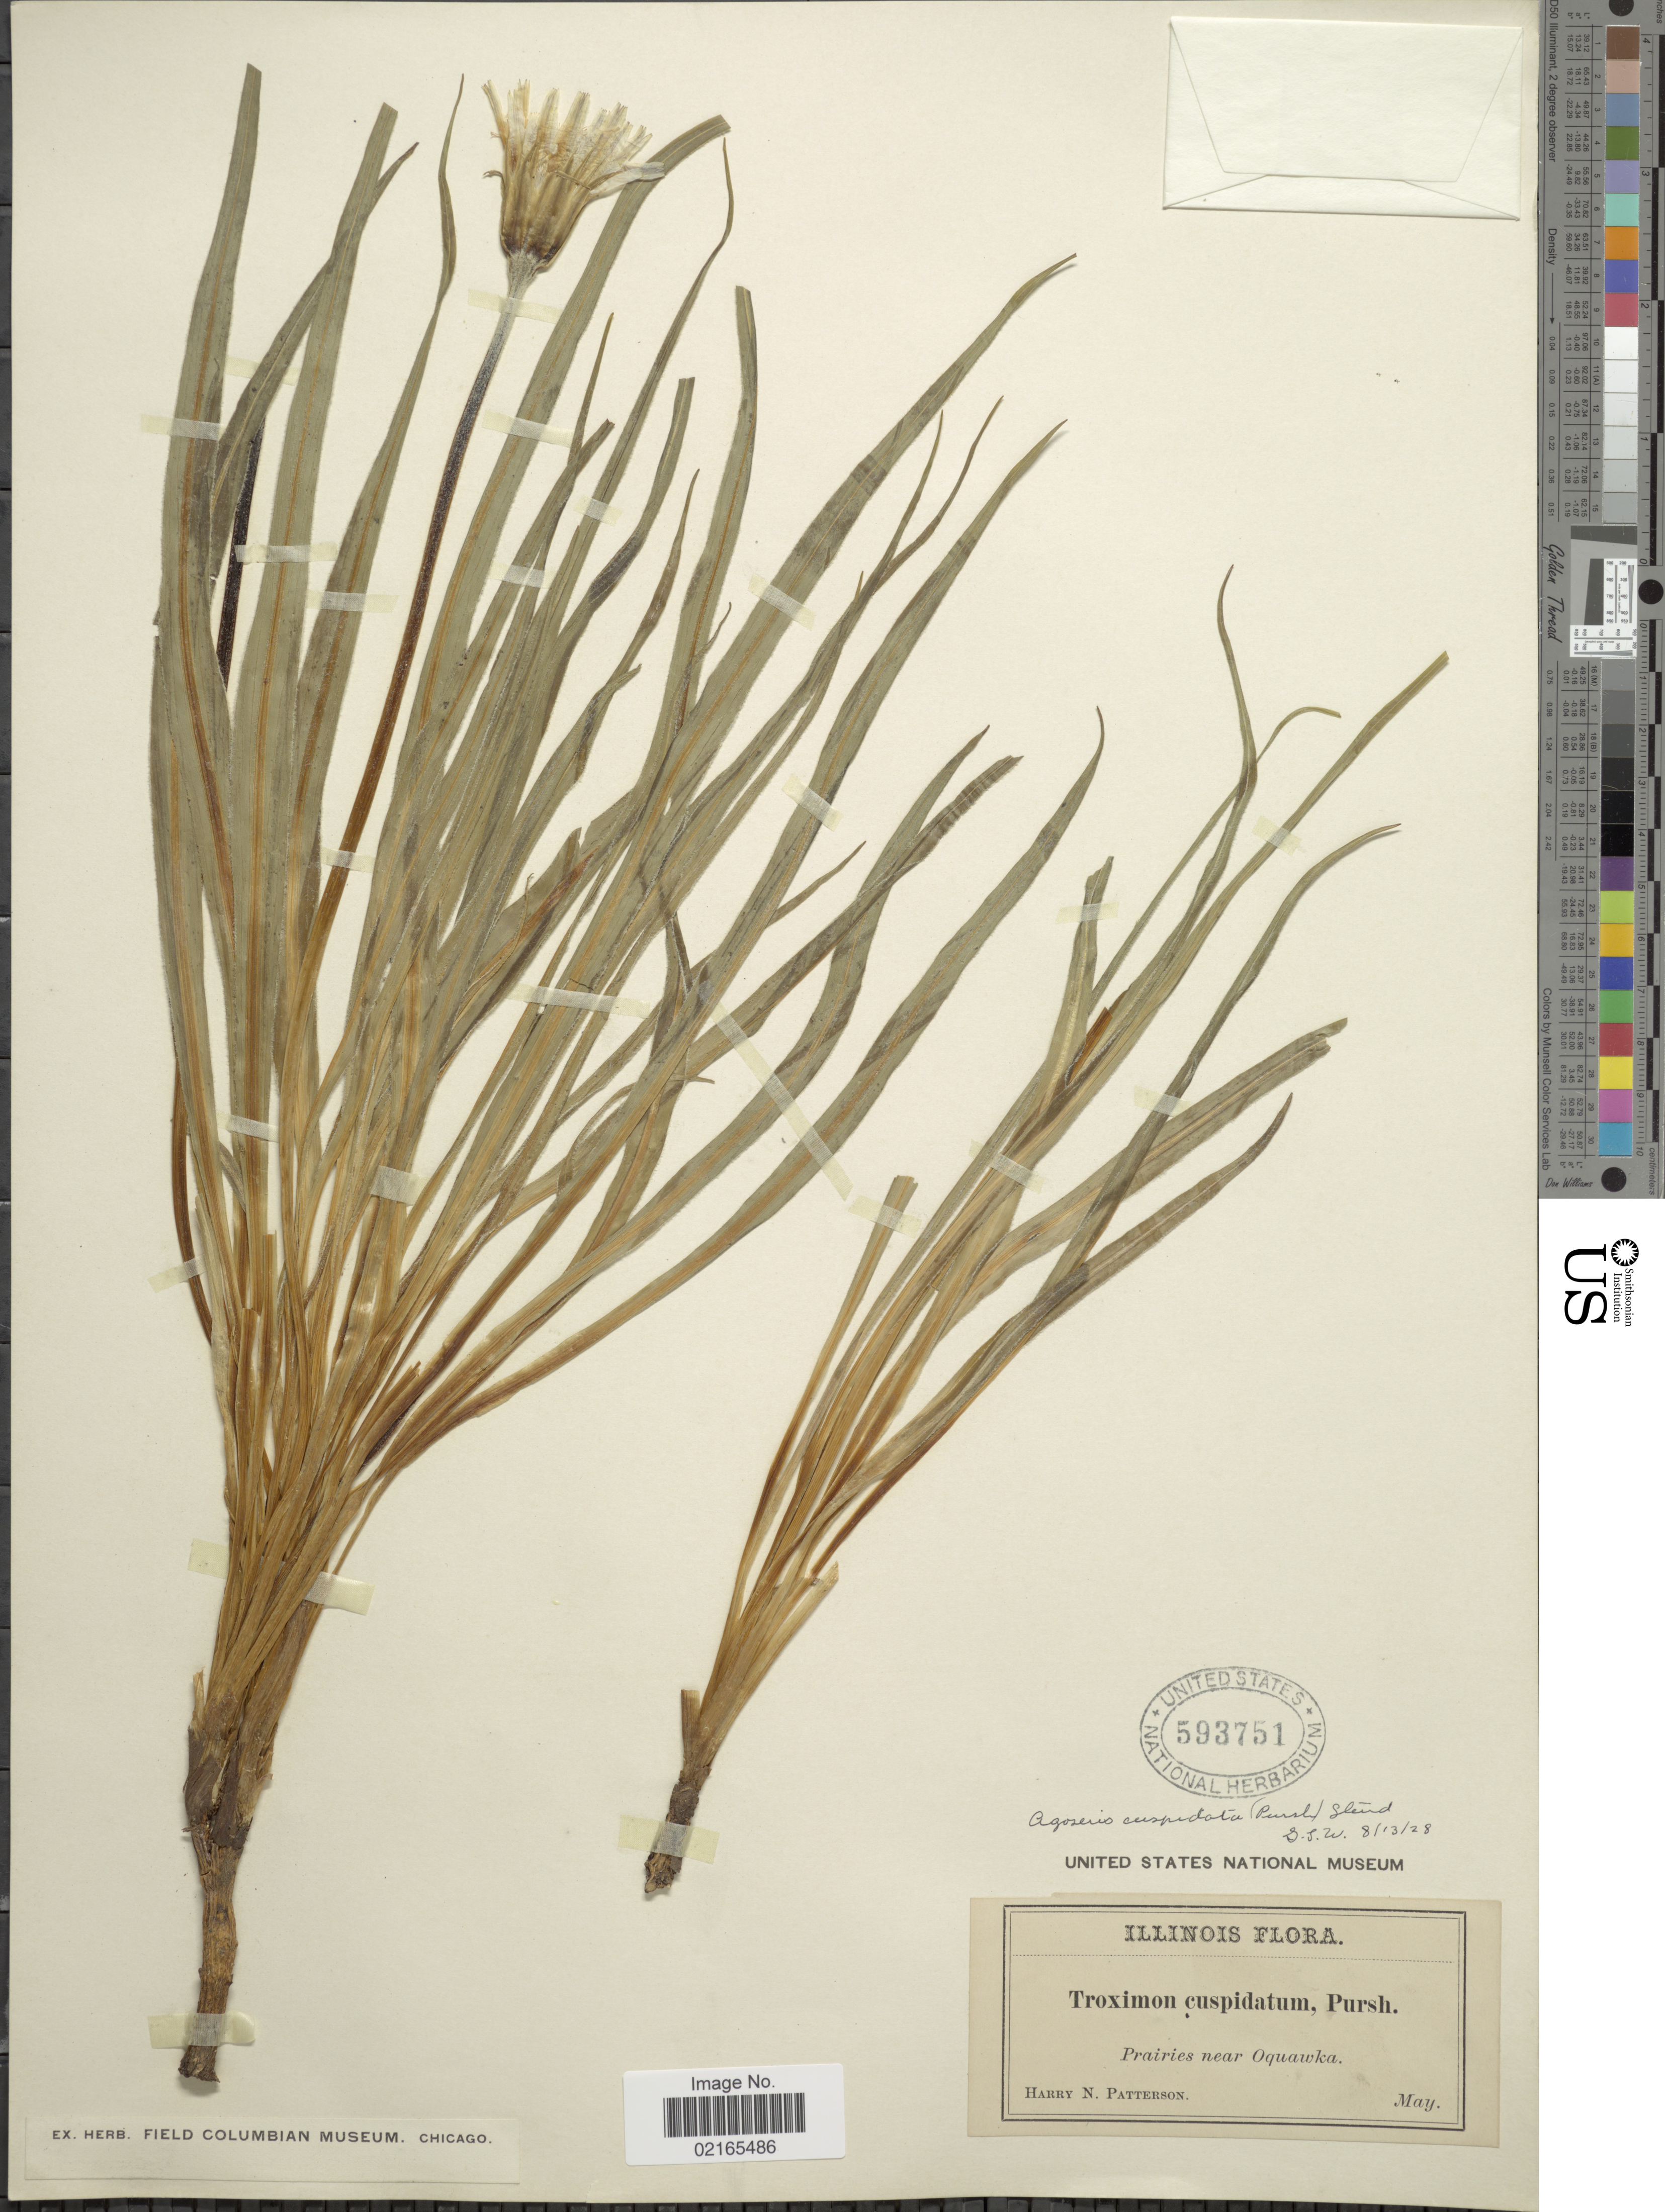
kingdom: Plantae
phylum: Tracheophyta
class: Magnoliopsida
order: Asterales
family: Asteraceae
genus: Nothocalais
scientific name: Nothocalais cuspidata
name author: (Pursh) Greene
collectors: H. N. Patterson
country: United States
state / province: Illinois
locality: Prairies near Oquawka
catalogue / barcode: US 593751